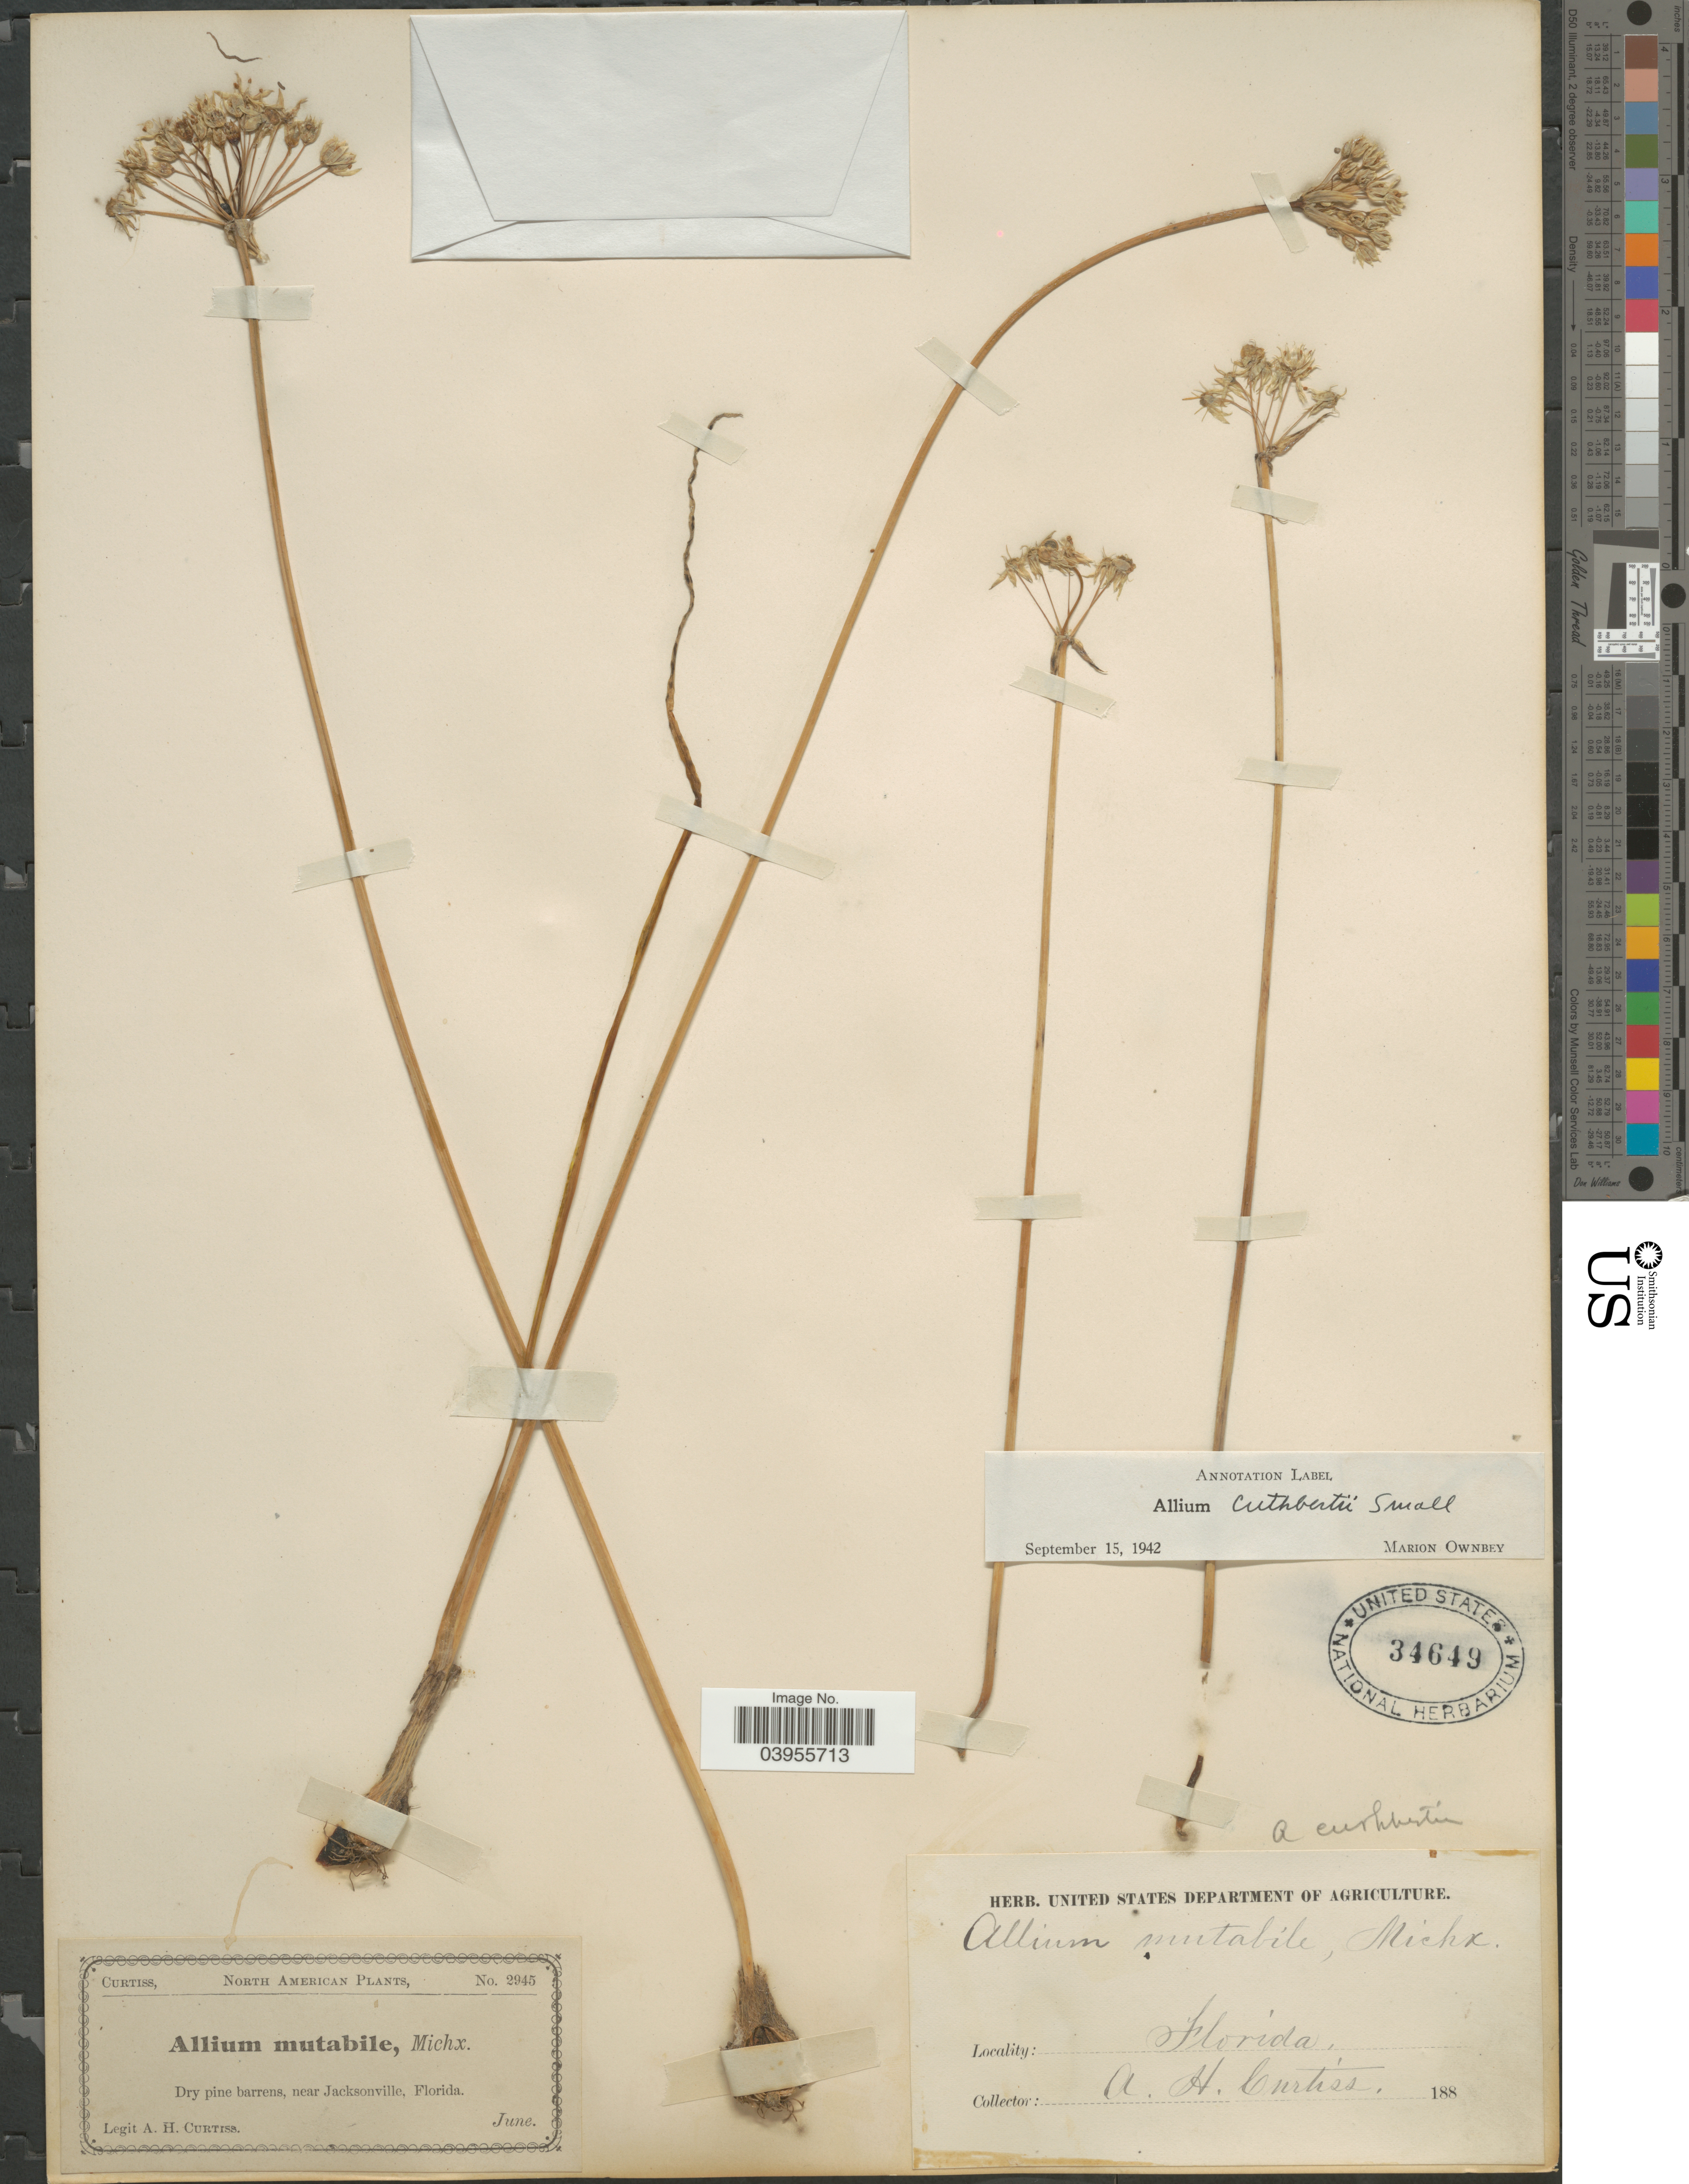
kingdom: Plantae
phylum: Tracheophyta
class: Liliopsida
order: Asparagales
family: Amaryllidaceae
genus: Allium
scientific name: Allium cuthbertii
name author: Small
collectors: A. H. Curtiss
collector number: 2945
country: United States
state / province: Florida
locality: Dry pine barrens, near Jacksonville.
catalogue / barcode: US 34649